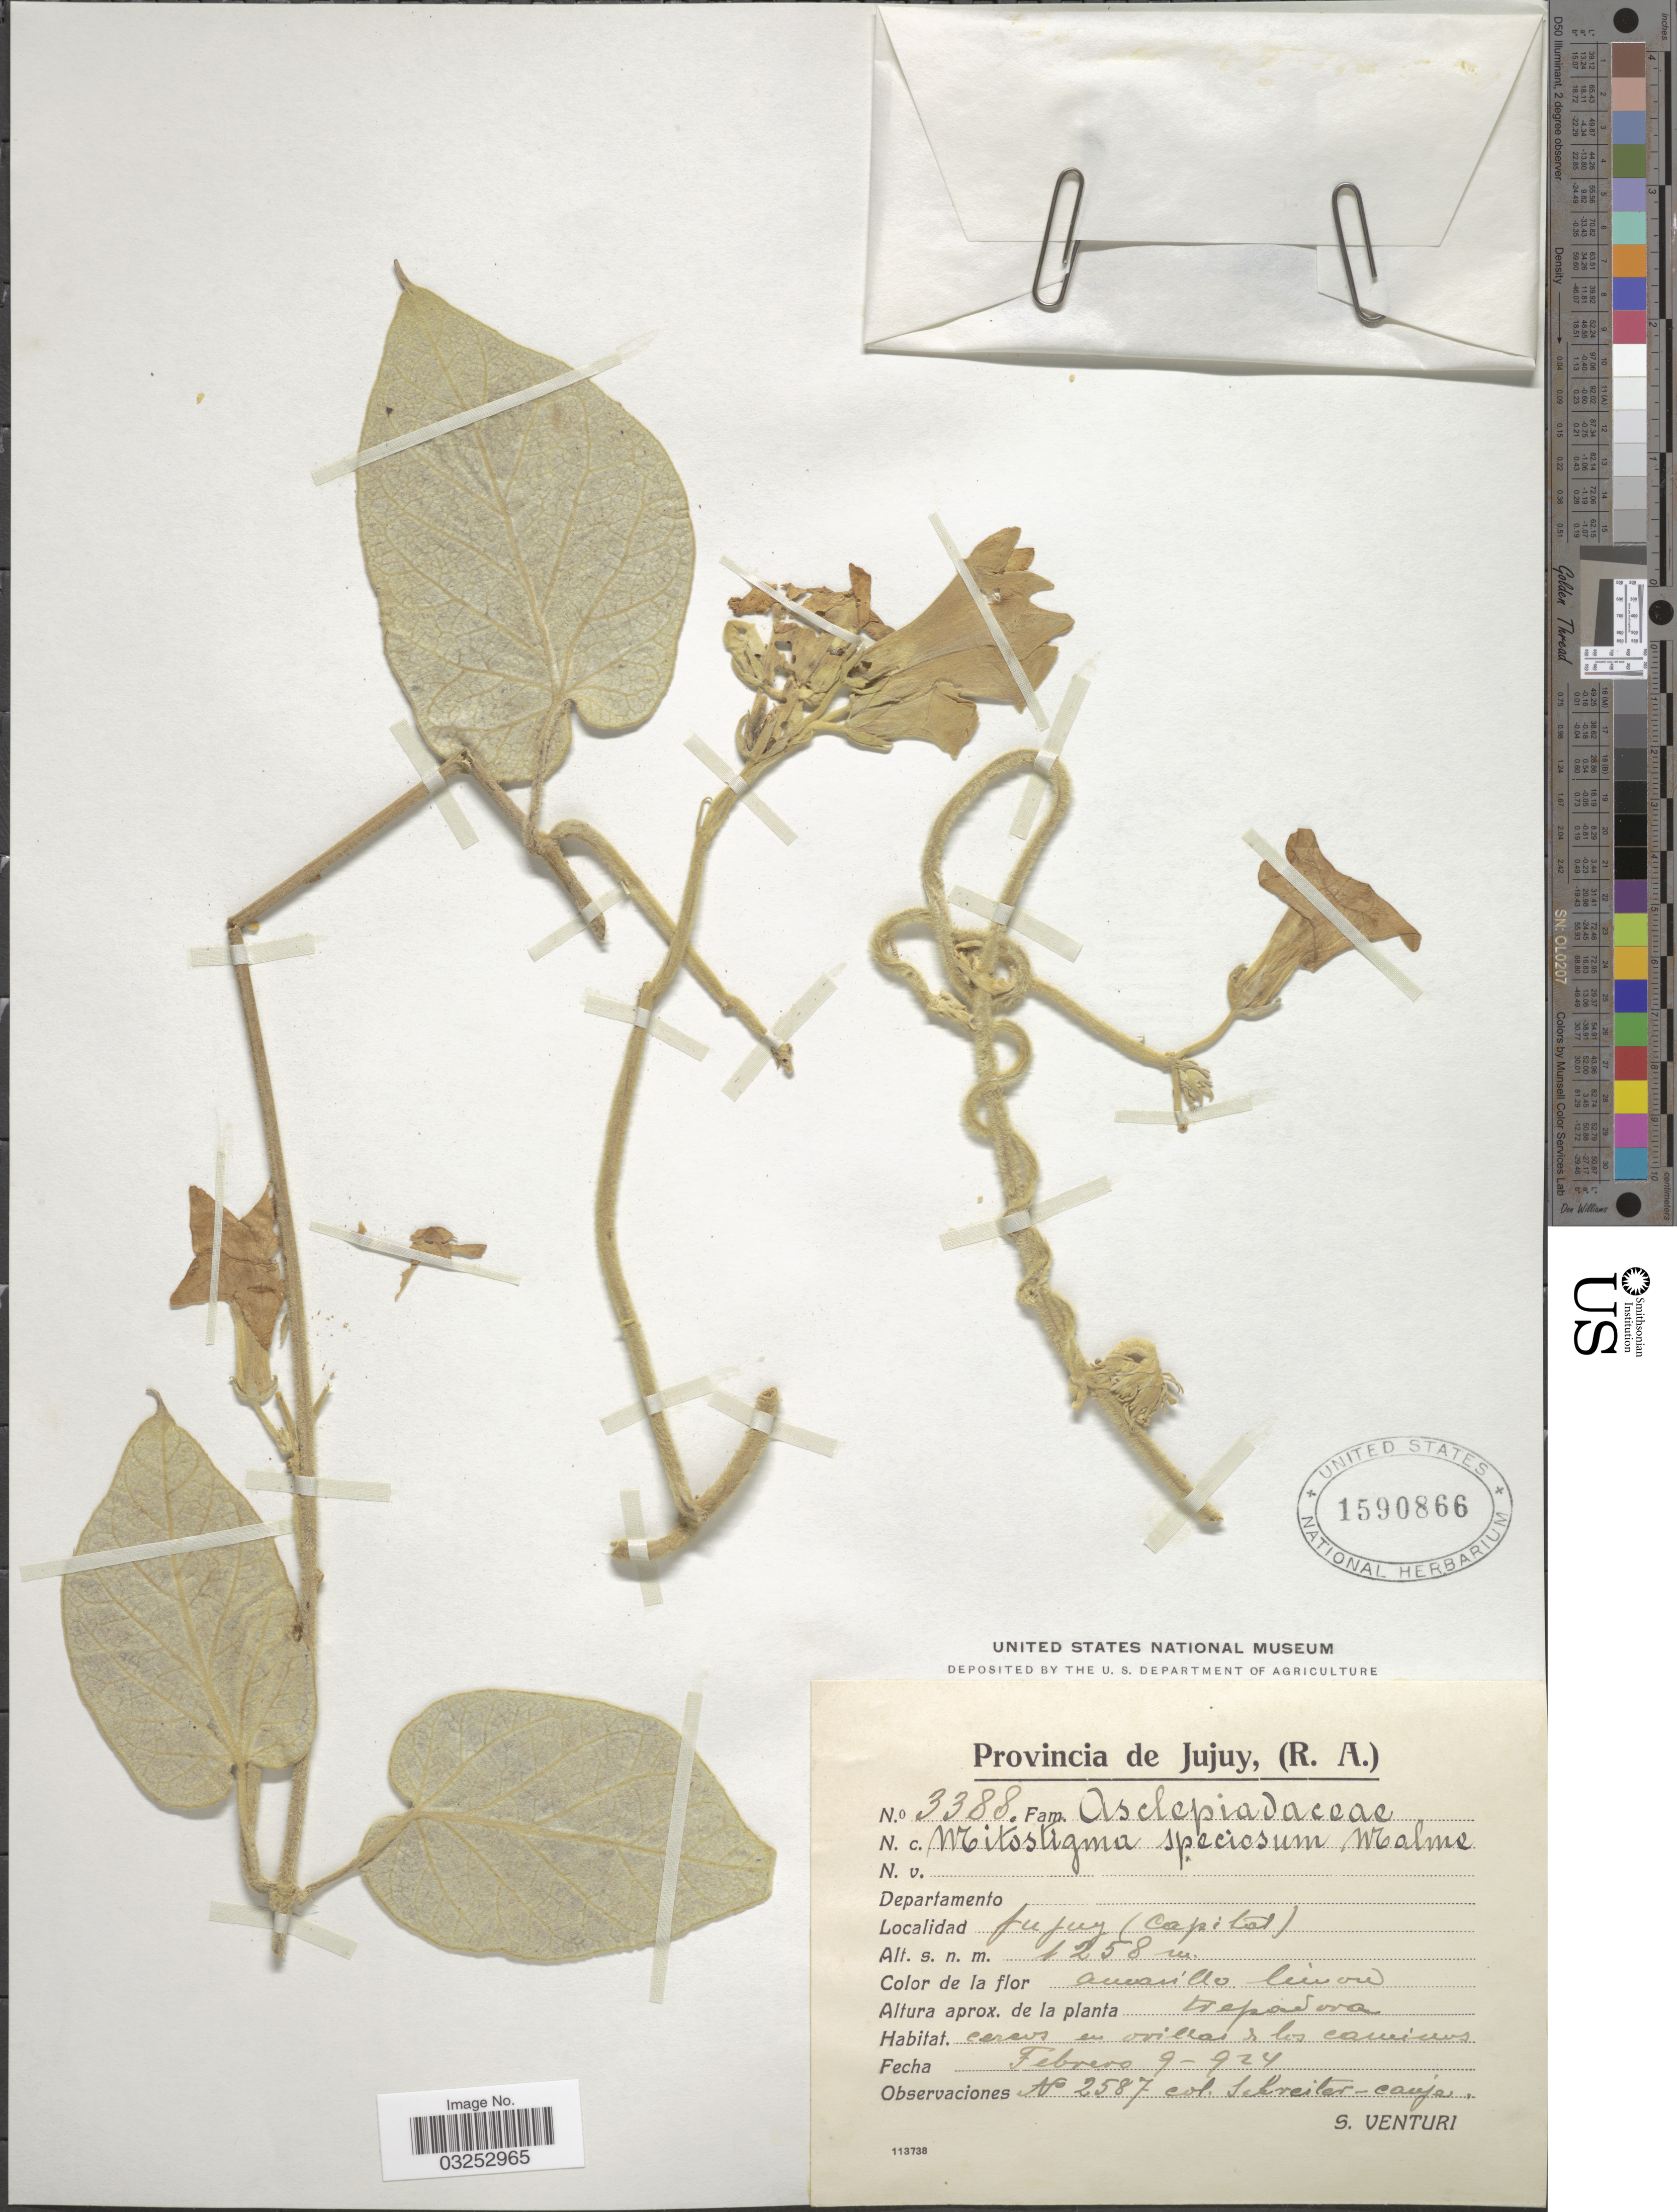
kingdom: Plantae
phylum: Tracheophyta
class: Magnoliopsida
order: Gentianales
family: Apocynaceae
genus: Mitostigma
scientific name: Mitostigma speciosum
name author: Malme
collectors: S. Venturi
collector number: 3388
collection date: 1924-02-09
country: Argentina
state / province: Jujuy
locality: Provincia de Jujuy, (R.A.) Departamento Jujuy (Capital).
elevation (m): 1258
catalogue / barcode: US 1590866